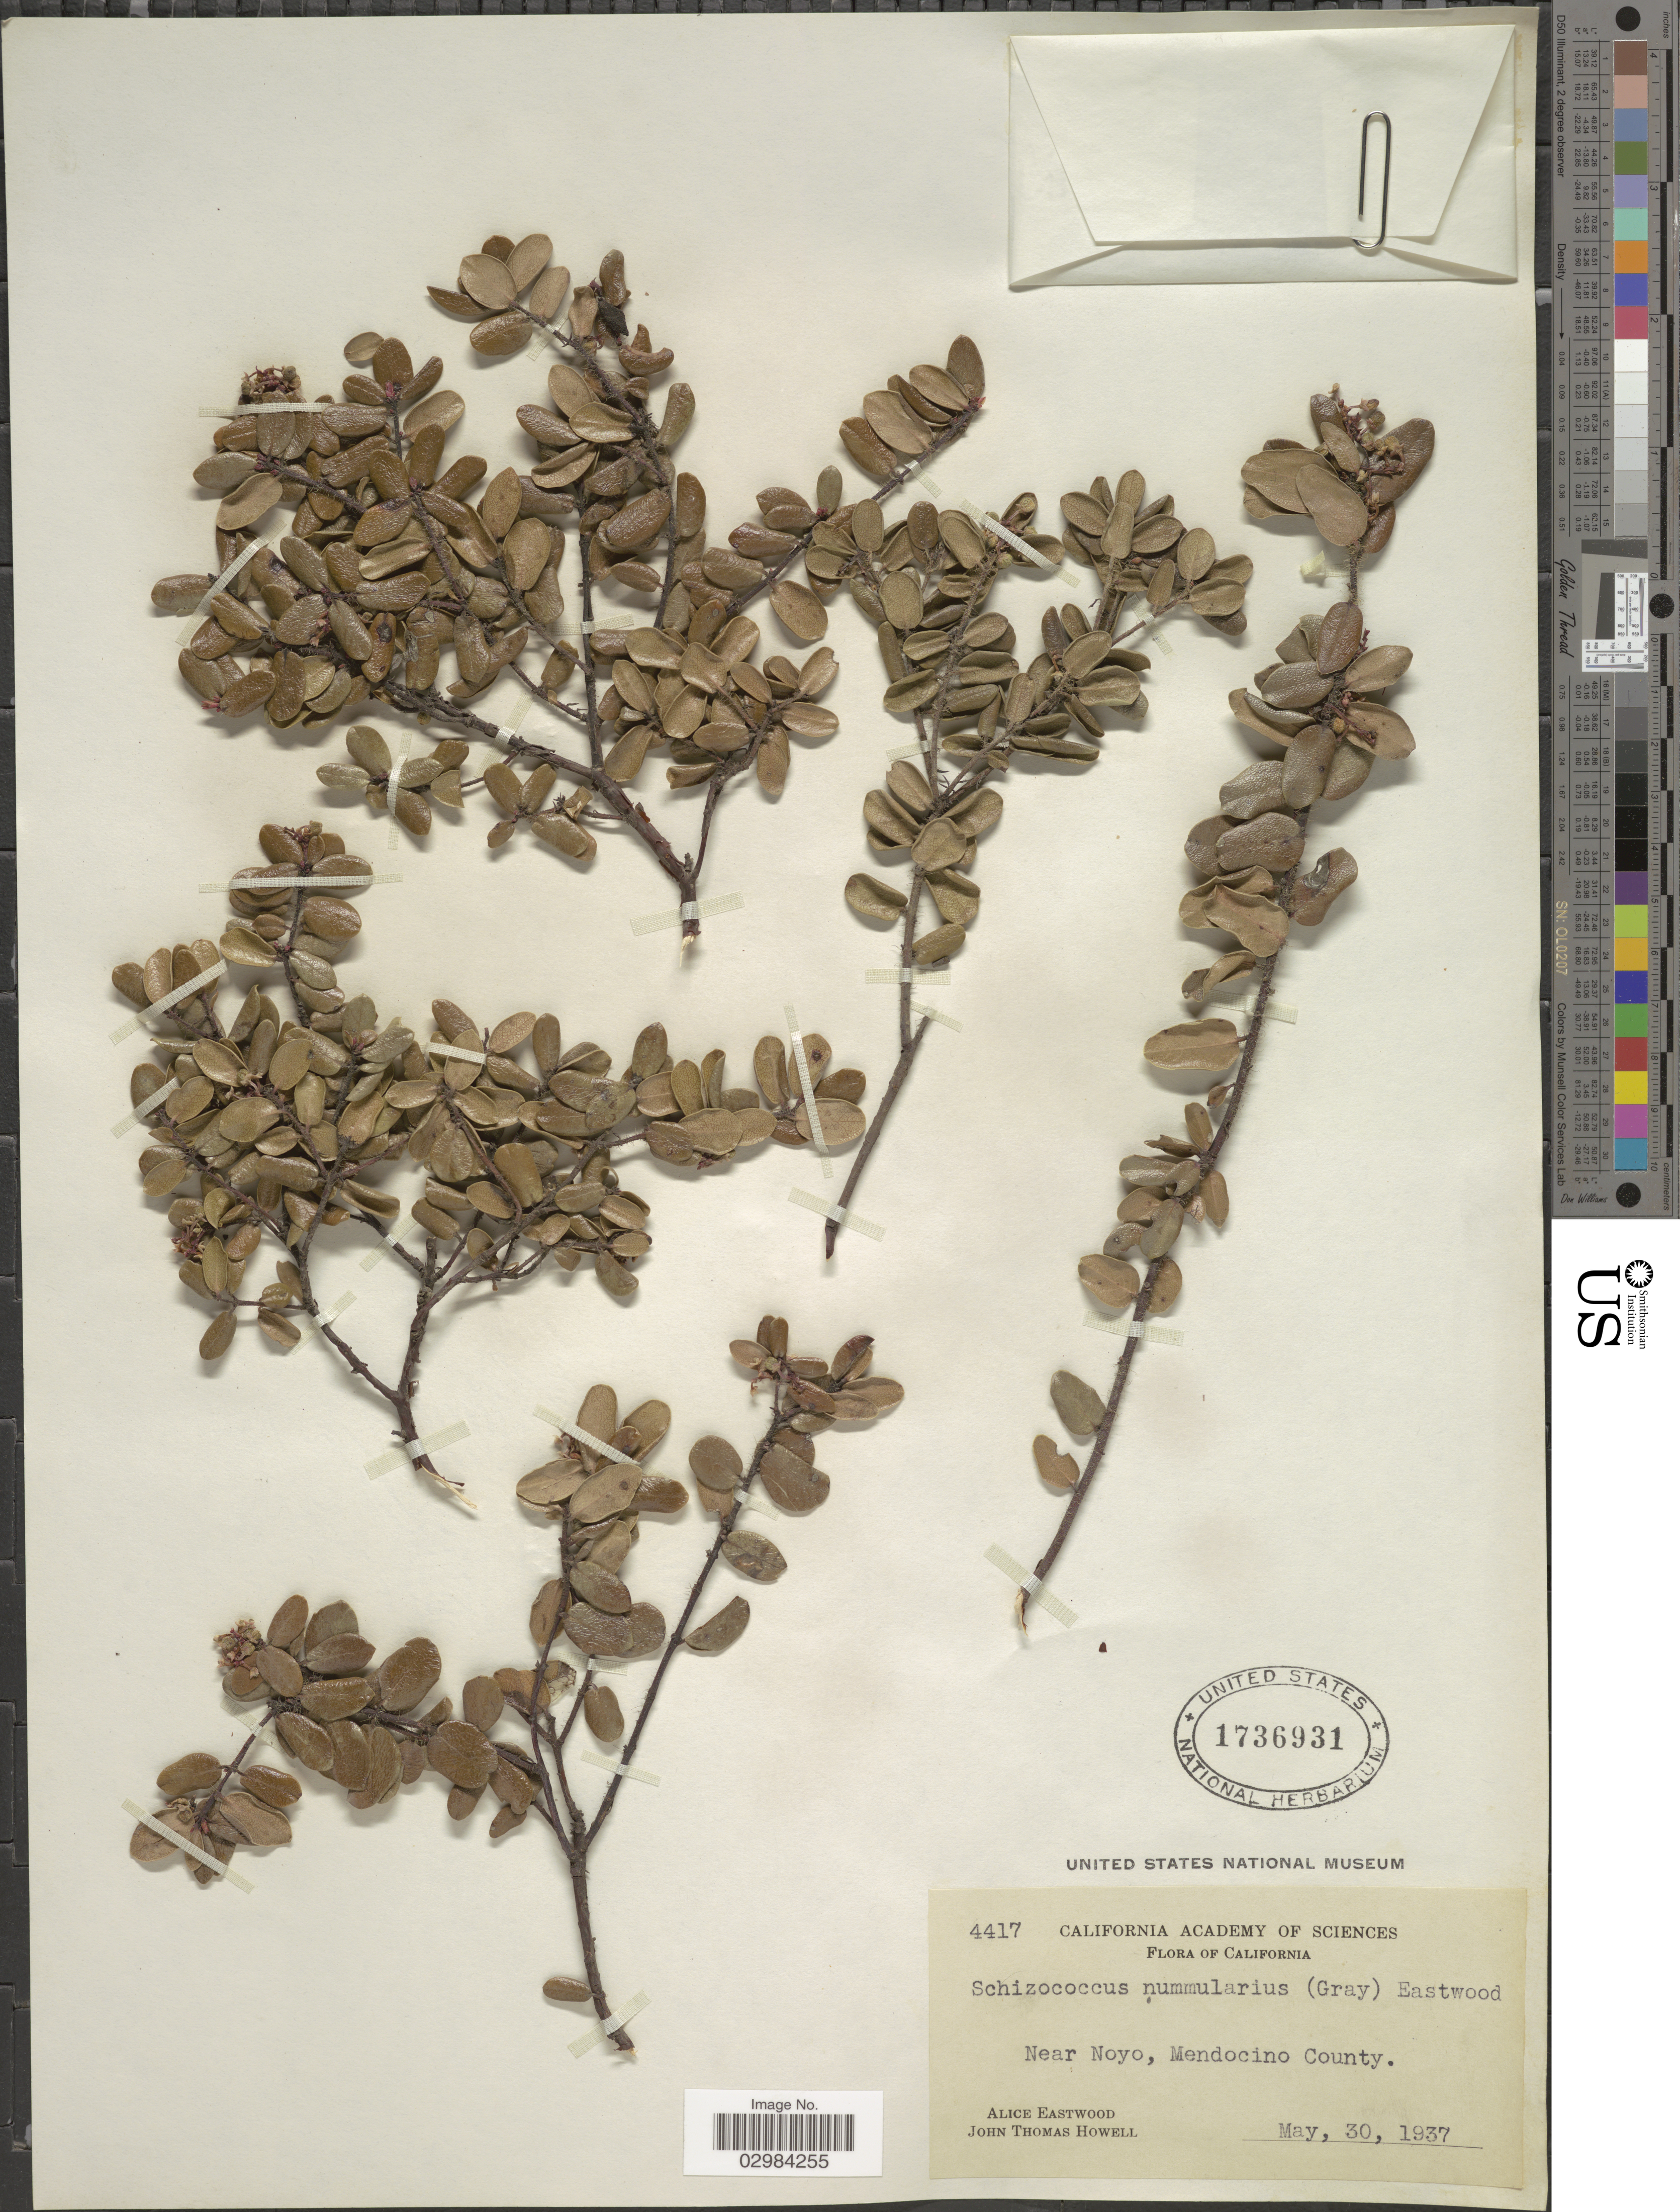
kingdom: Plantae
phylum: Tracheophyta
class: Magnoliopsida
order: Ericales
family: Ericaceae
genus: Arctostaphylos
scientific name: Arctostaphylos nummularia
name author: A. Gray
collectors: A. Eastwood & J. T. Howell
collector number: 4417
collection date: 1937-05-30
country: United States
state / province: California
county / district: Mendocino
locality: Near Noyo, Mendocino County.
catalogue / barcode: US 1736931